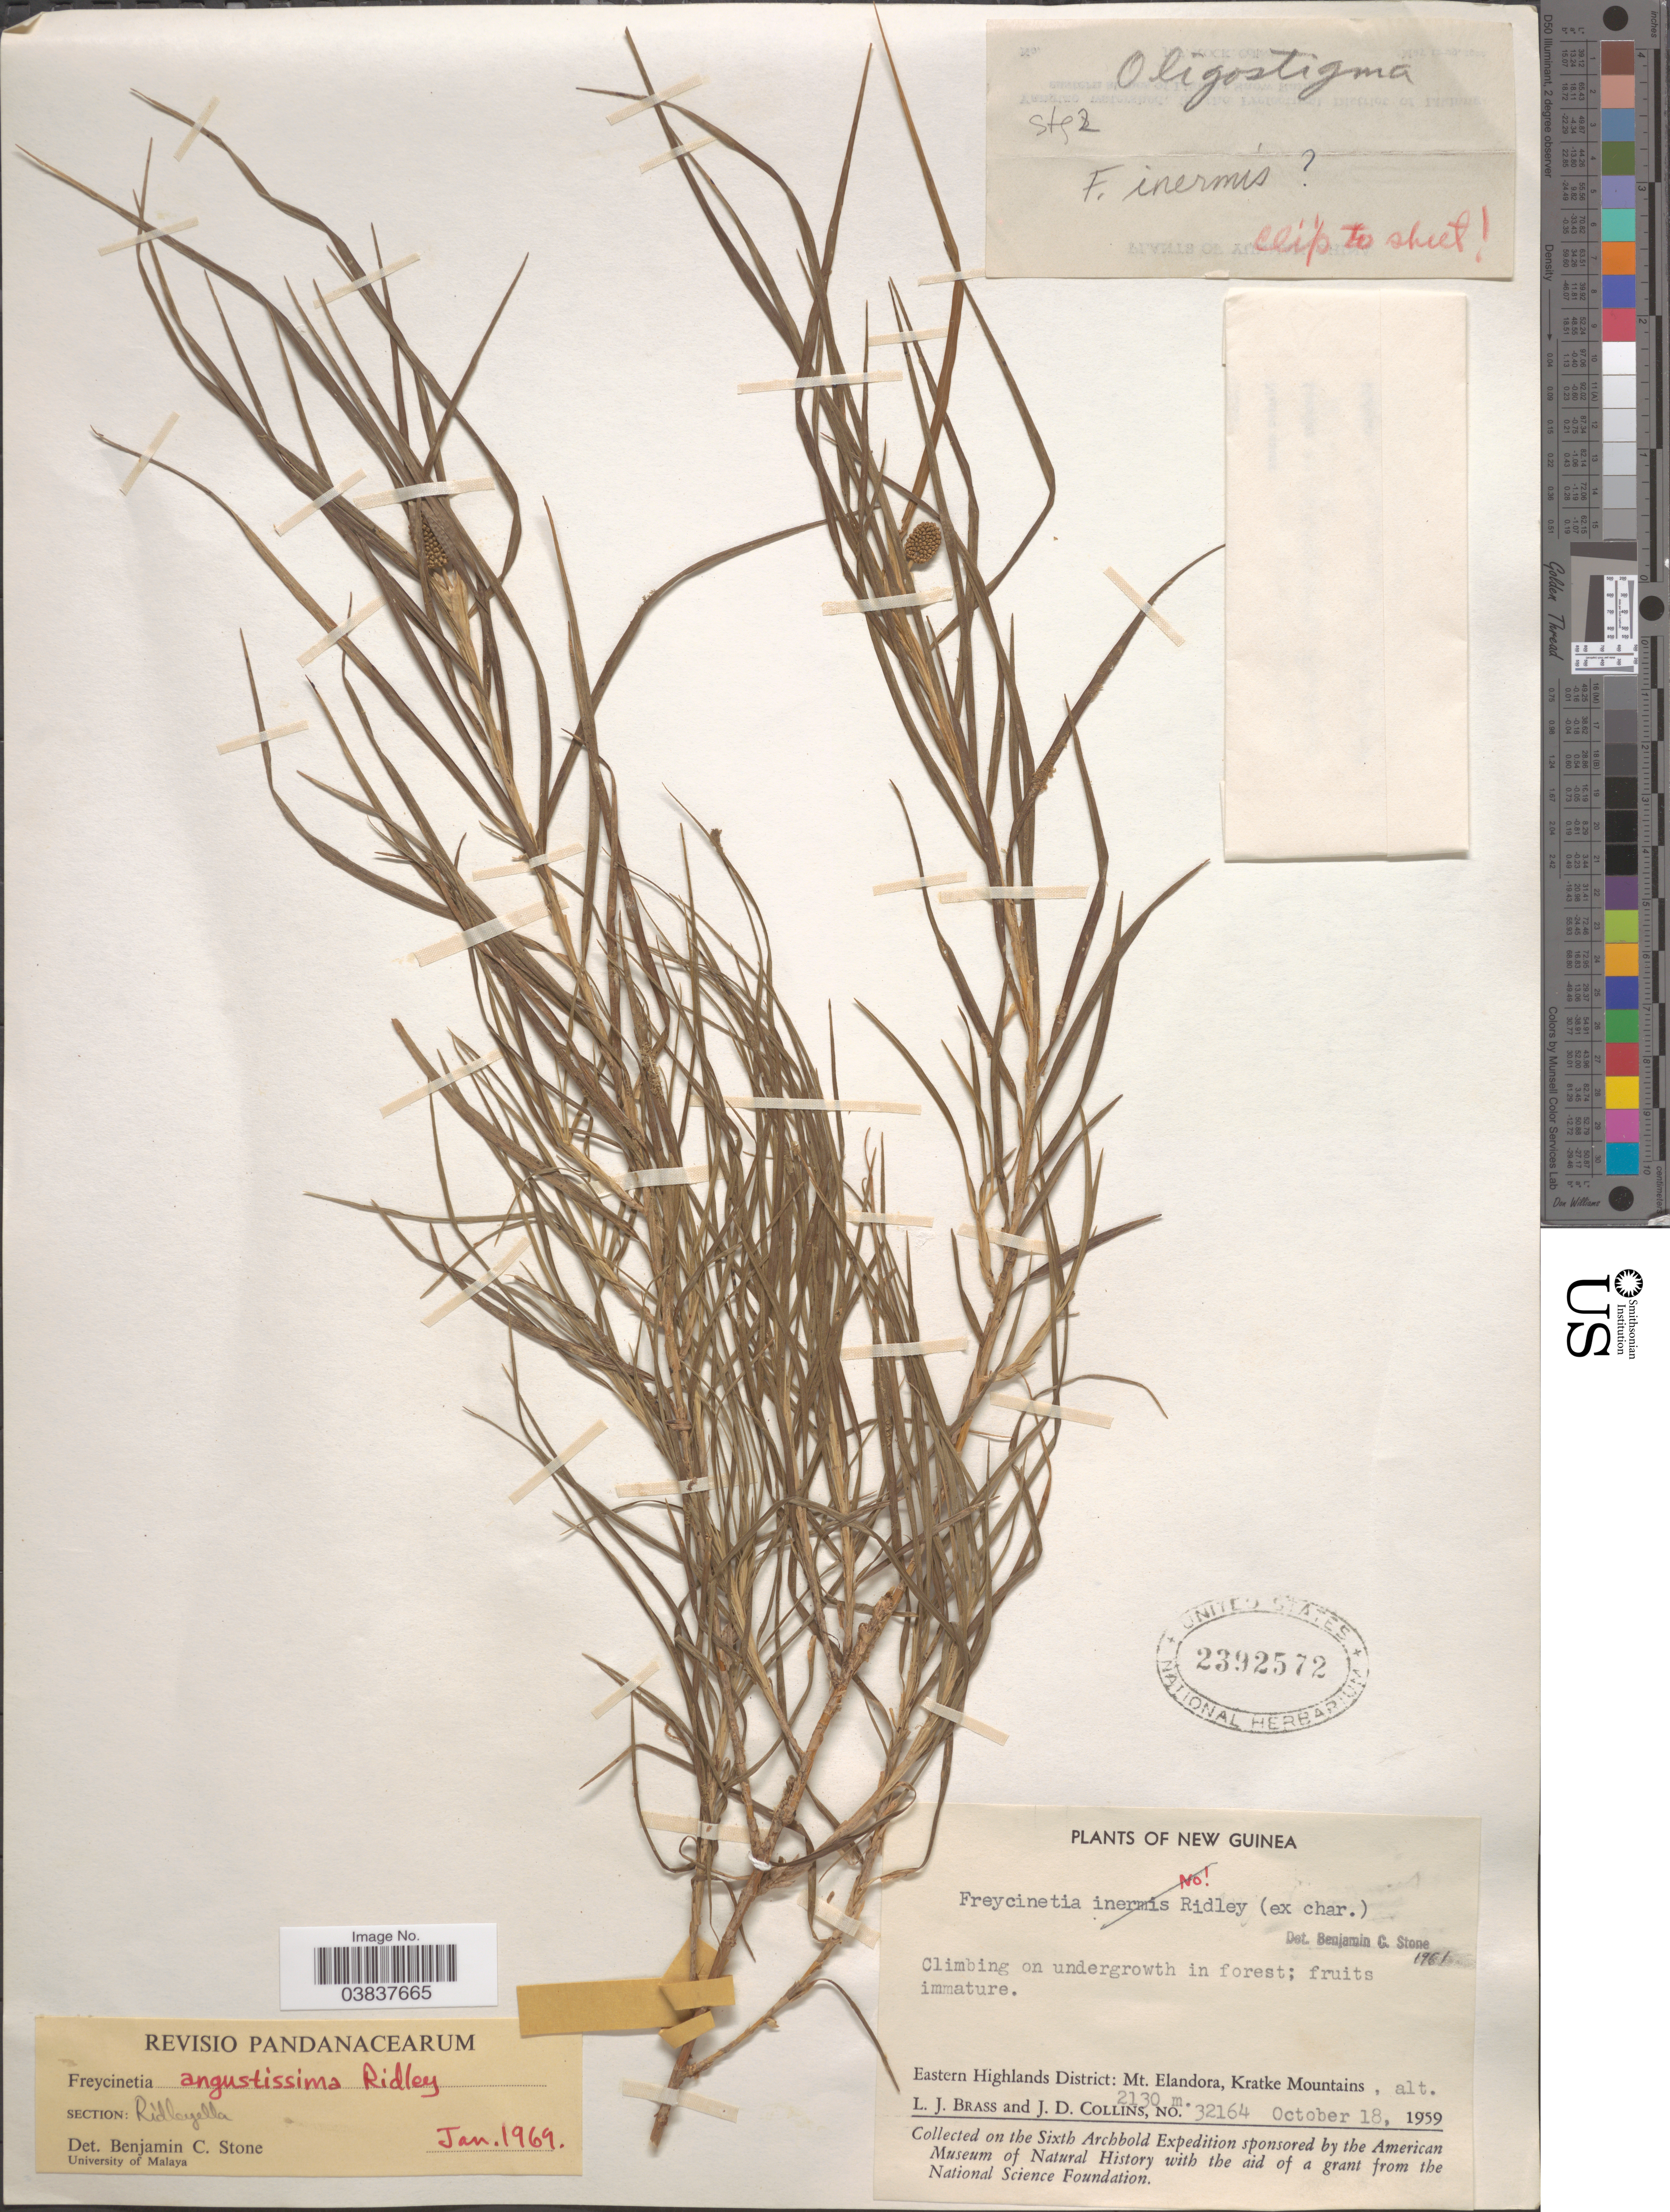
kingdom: Plantae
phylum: Tracheophyta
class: Liliopsida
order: Pandanales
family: Pandanaceae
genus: Freycinetia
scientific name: Freycinetia angustissima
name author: Ridl.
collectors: L. J. Brass & J. Collins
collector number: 32164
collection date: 1959-10-18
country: Papua New Guinea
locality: New Guinea. Eastern Highlands District: Mt. Elandora, Kratke Mountains.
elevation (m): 2130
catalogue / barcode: US 2392572